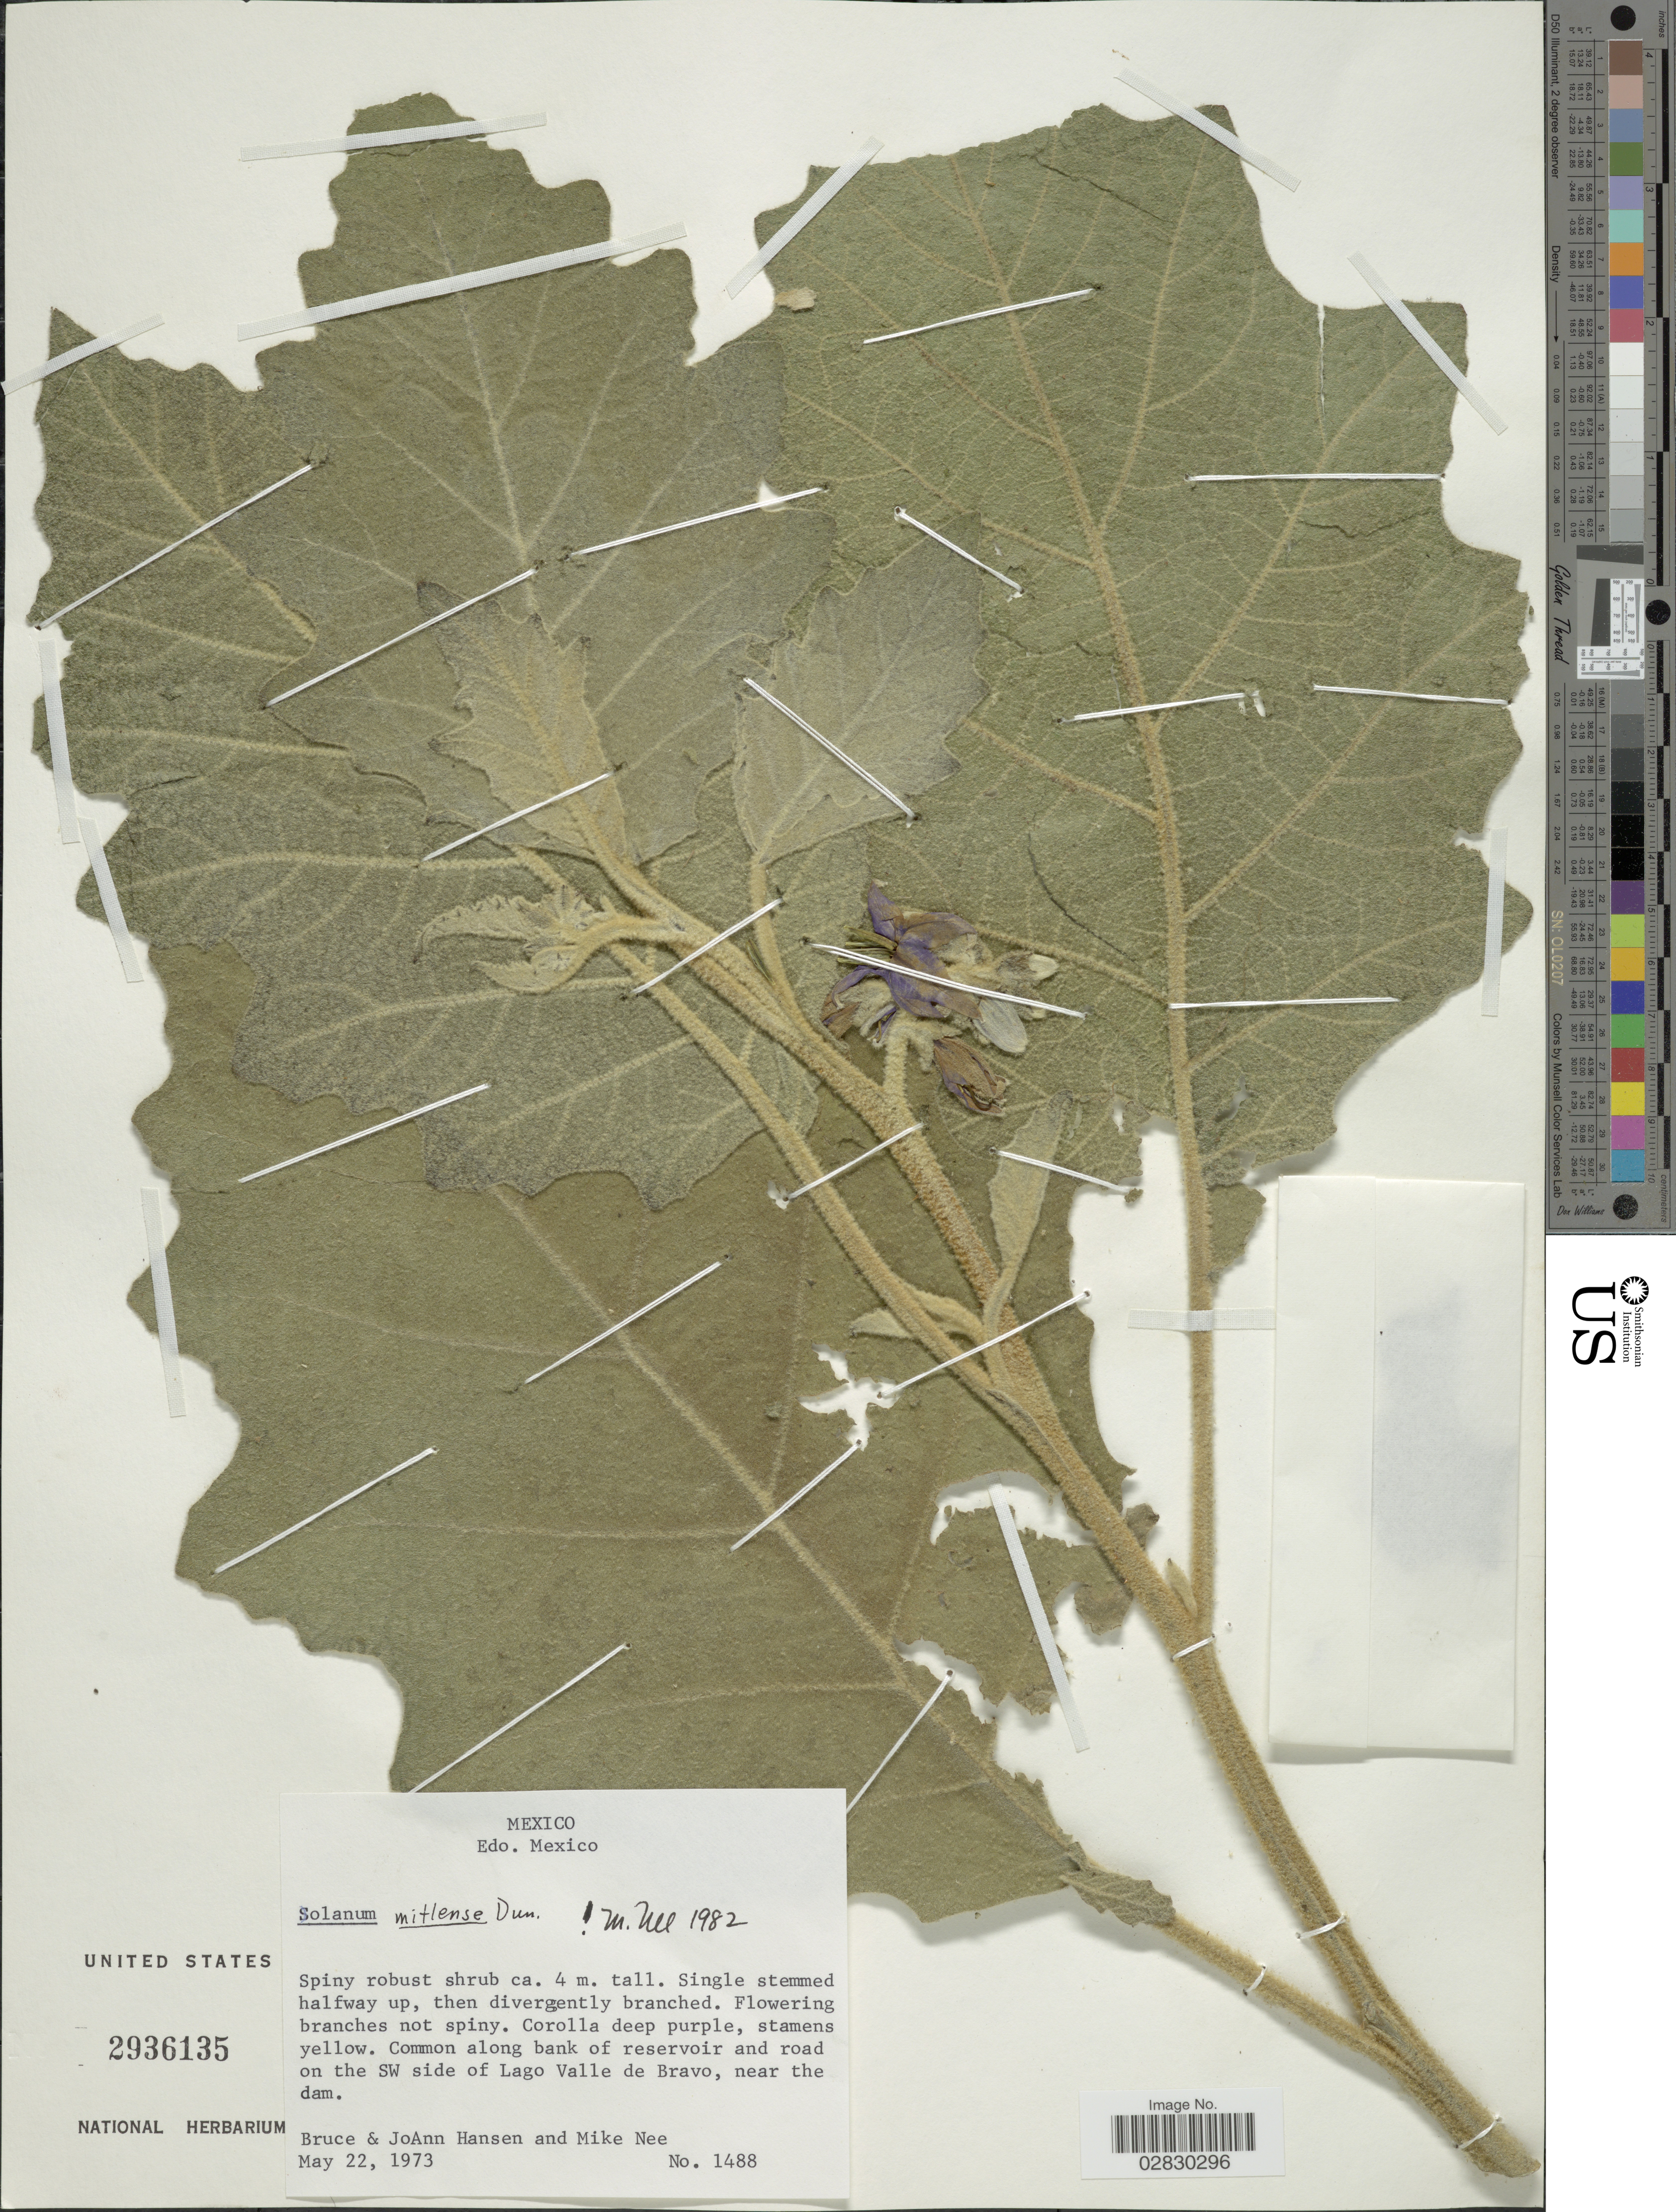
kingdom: Plantae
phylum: Tracheophyta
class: Magnoliopsida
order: Solanales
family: Solanaceae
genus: Solanum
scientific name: Solanum mitlense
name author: Dunal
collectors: B. Hansen, J. Hansen & M. Nee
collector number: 1488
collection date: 1973-05-22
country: Mexico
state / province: México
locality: Common along bank of reservoir and road on the SW side of Lago Valle de Bravo, near the dam.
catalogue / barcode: US 2936135